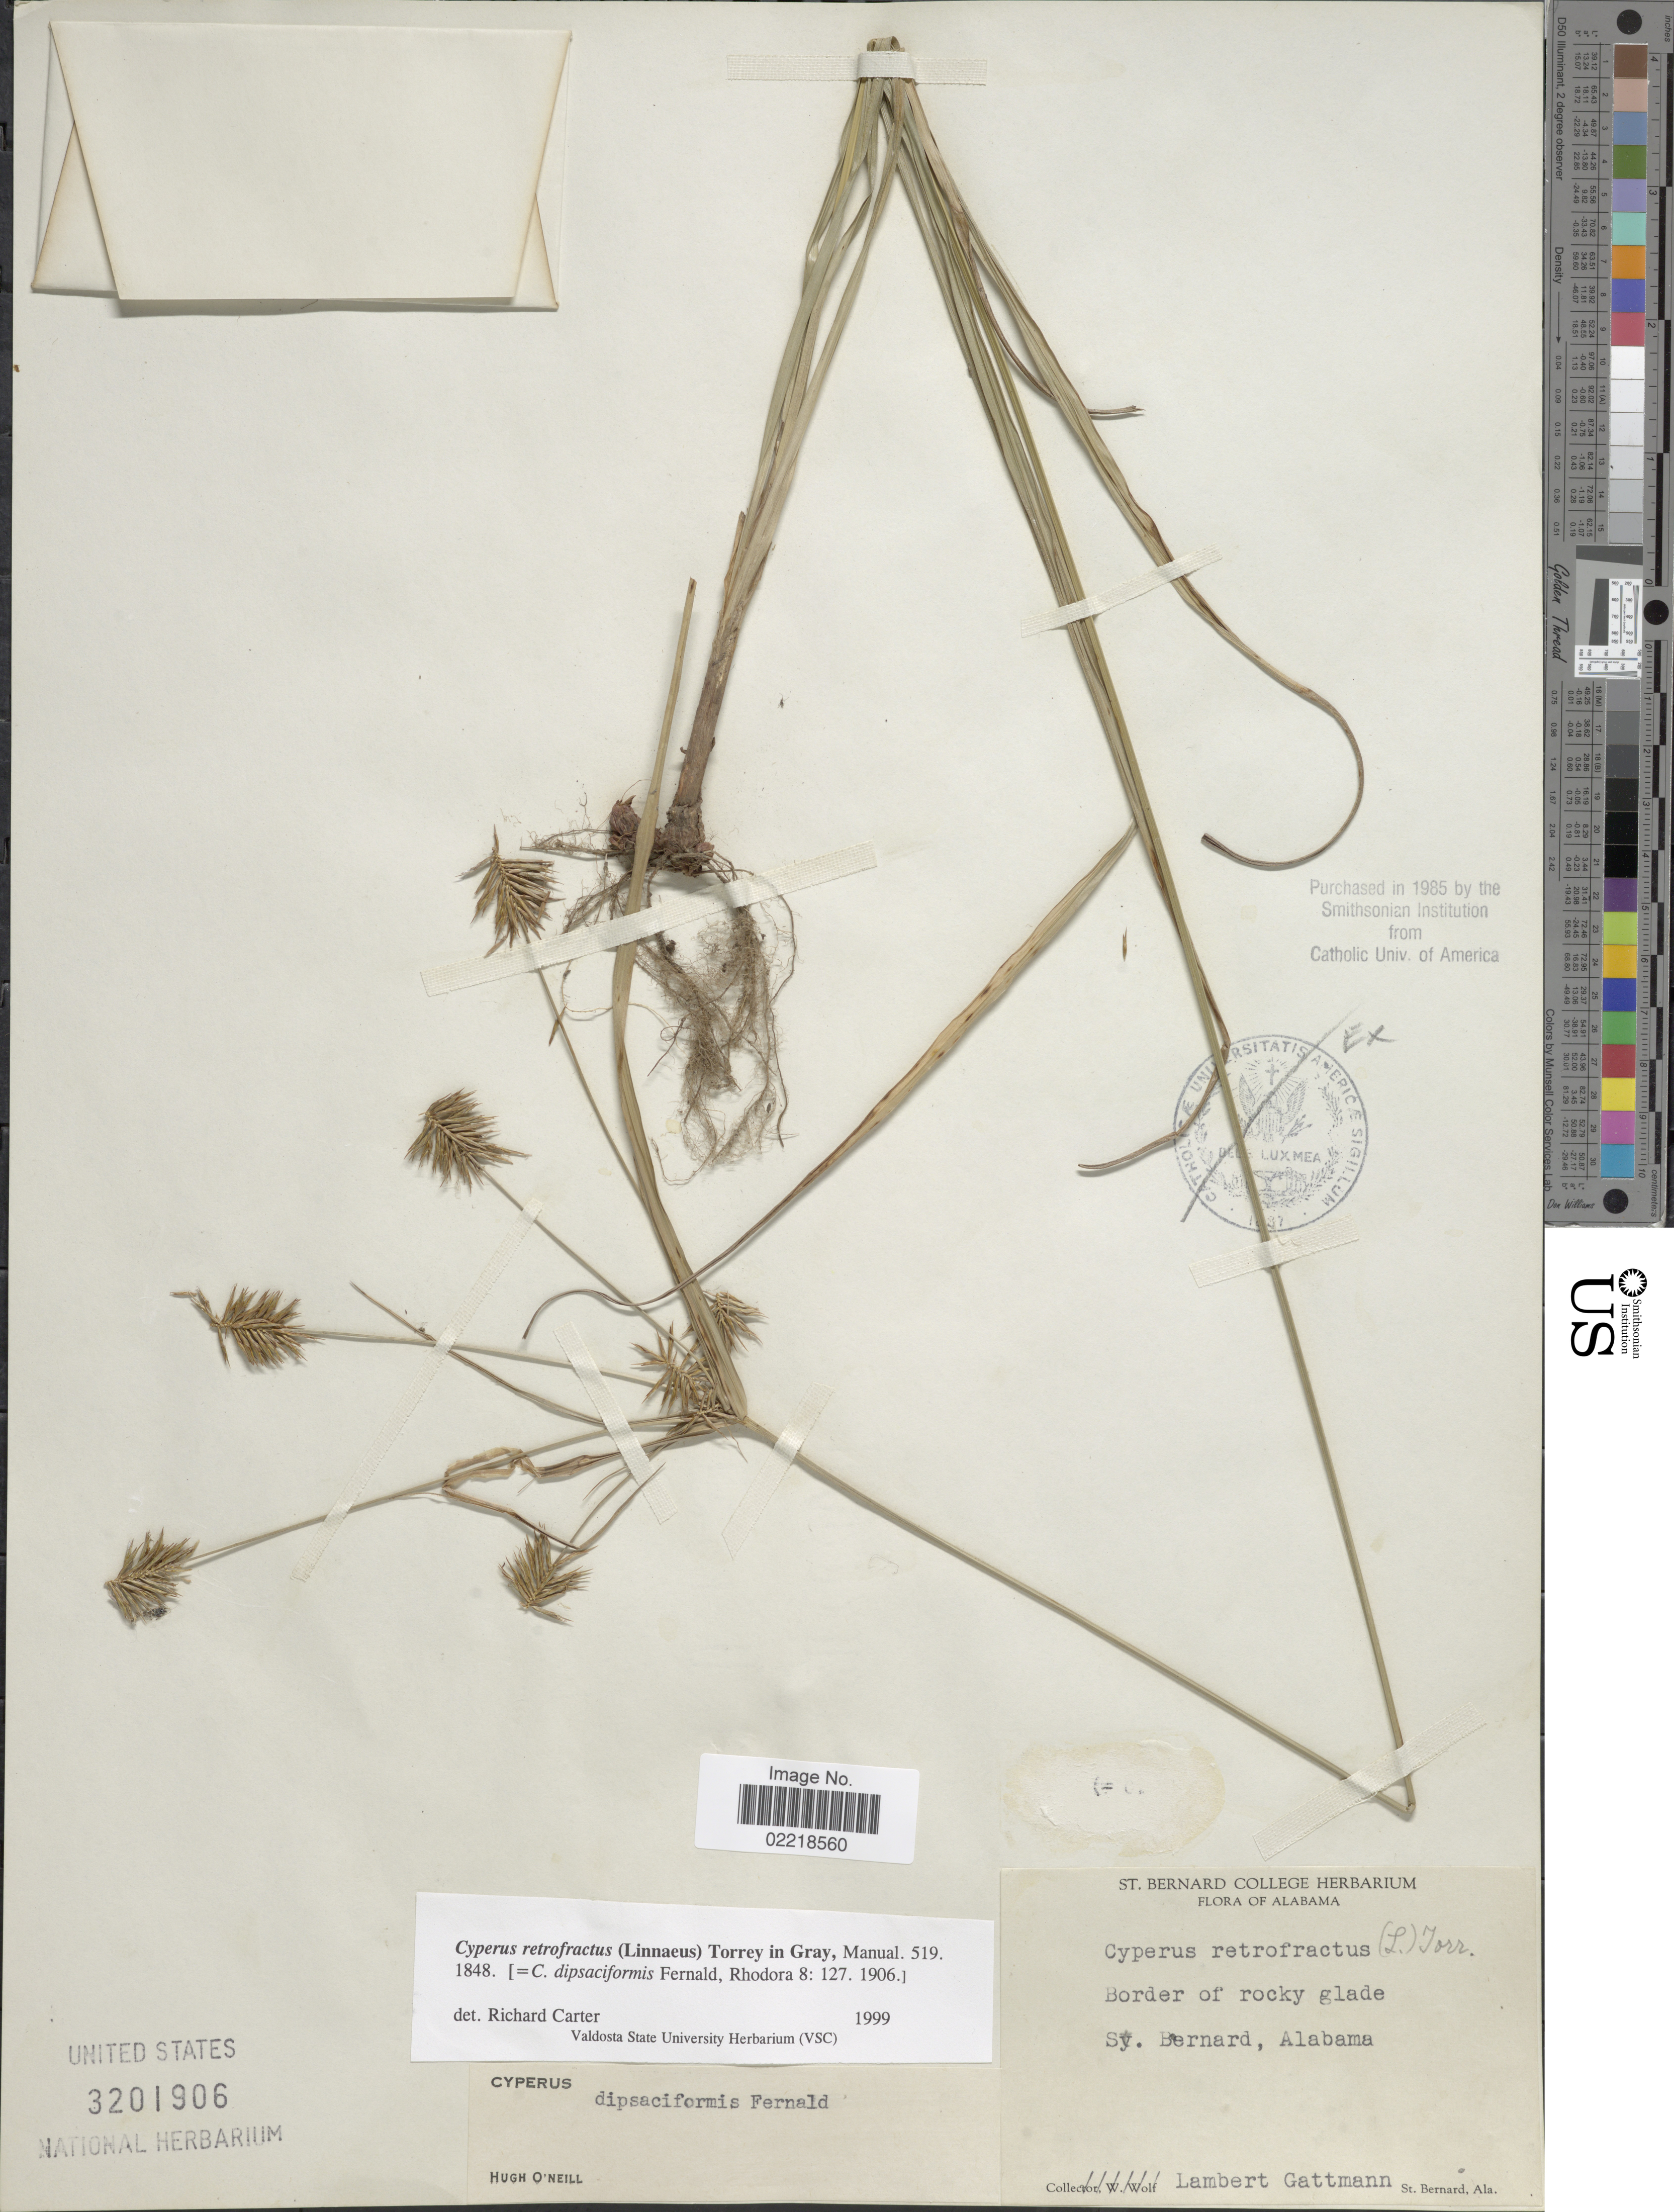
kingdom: Plantae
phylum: Tracheophyta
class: Liliopsida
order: Poales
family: Cyperaceae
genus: Cyperus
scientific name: Cyperus retrofractus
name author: (L.) Torr.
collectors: L. Gattmann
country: United States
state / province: Alabama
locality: St. Bernard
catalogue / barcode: US 3201906